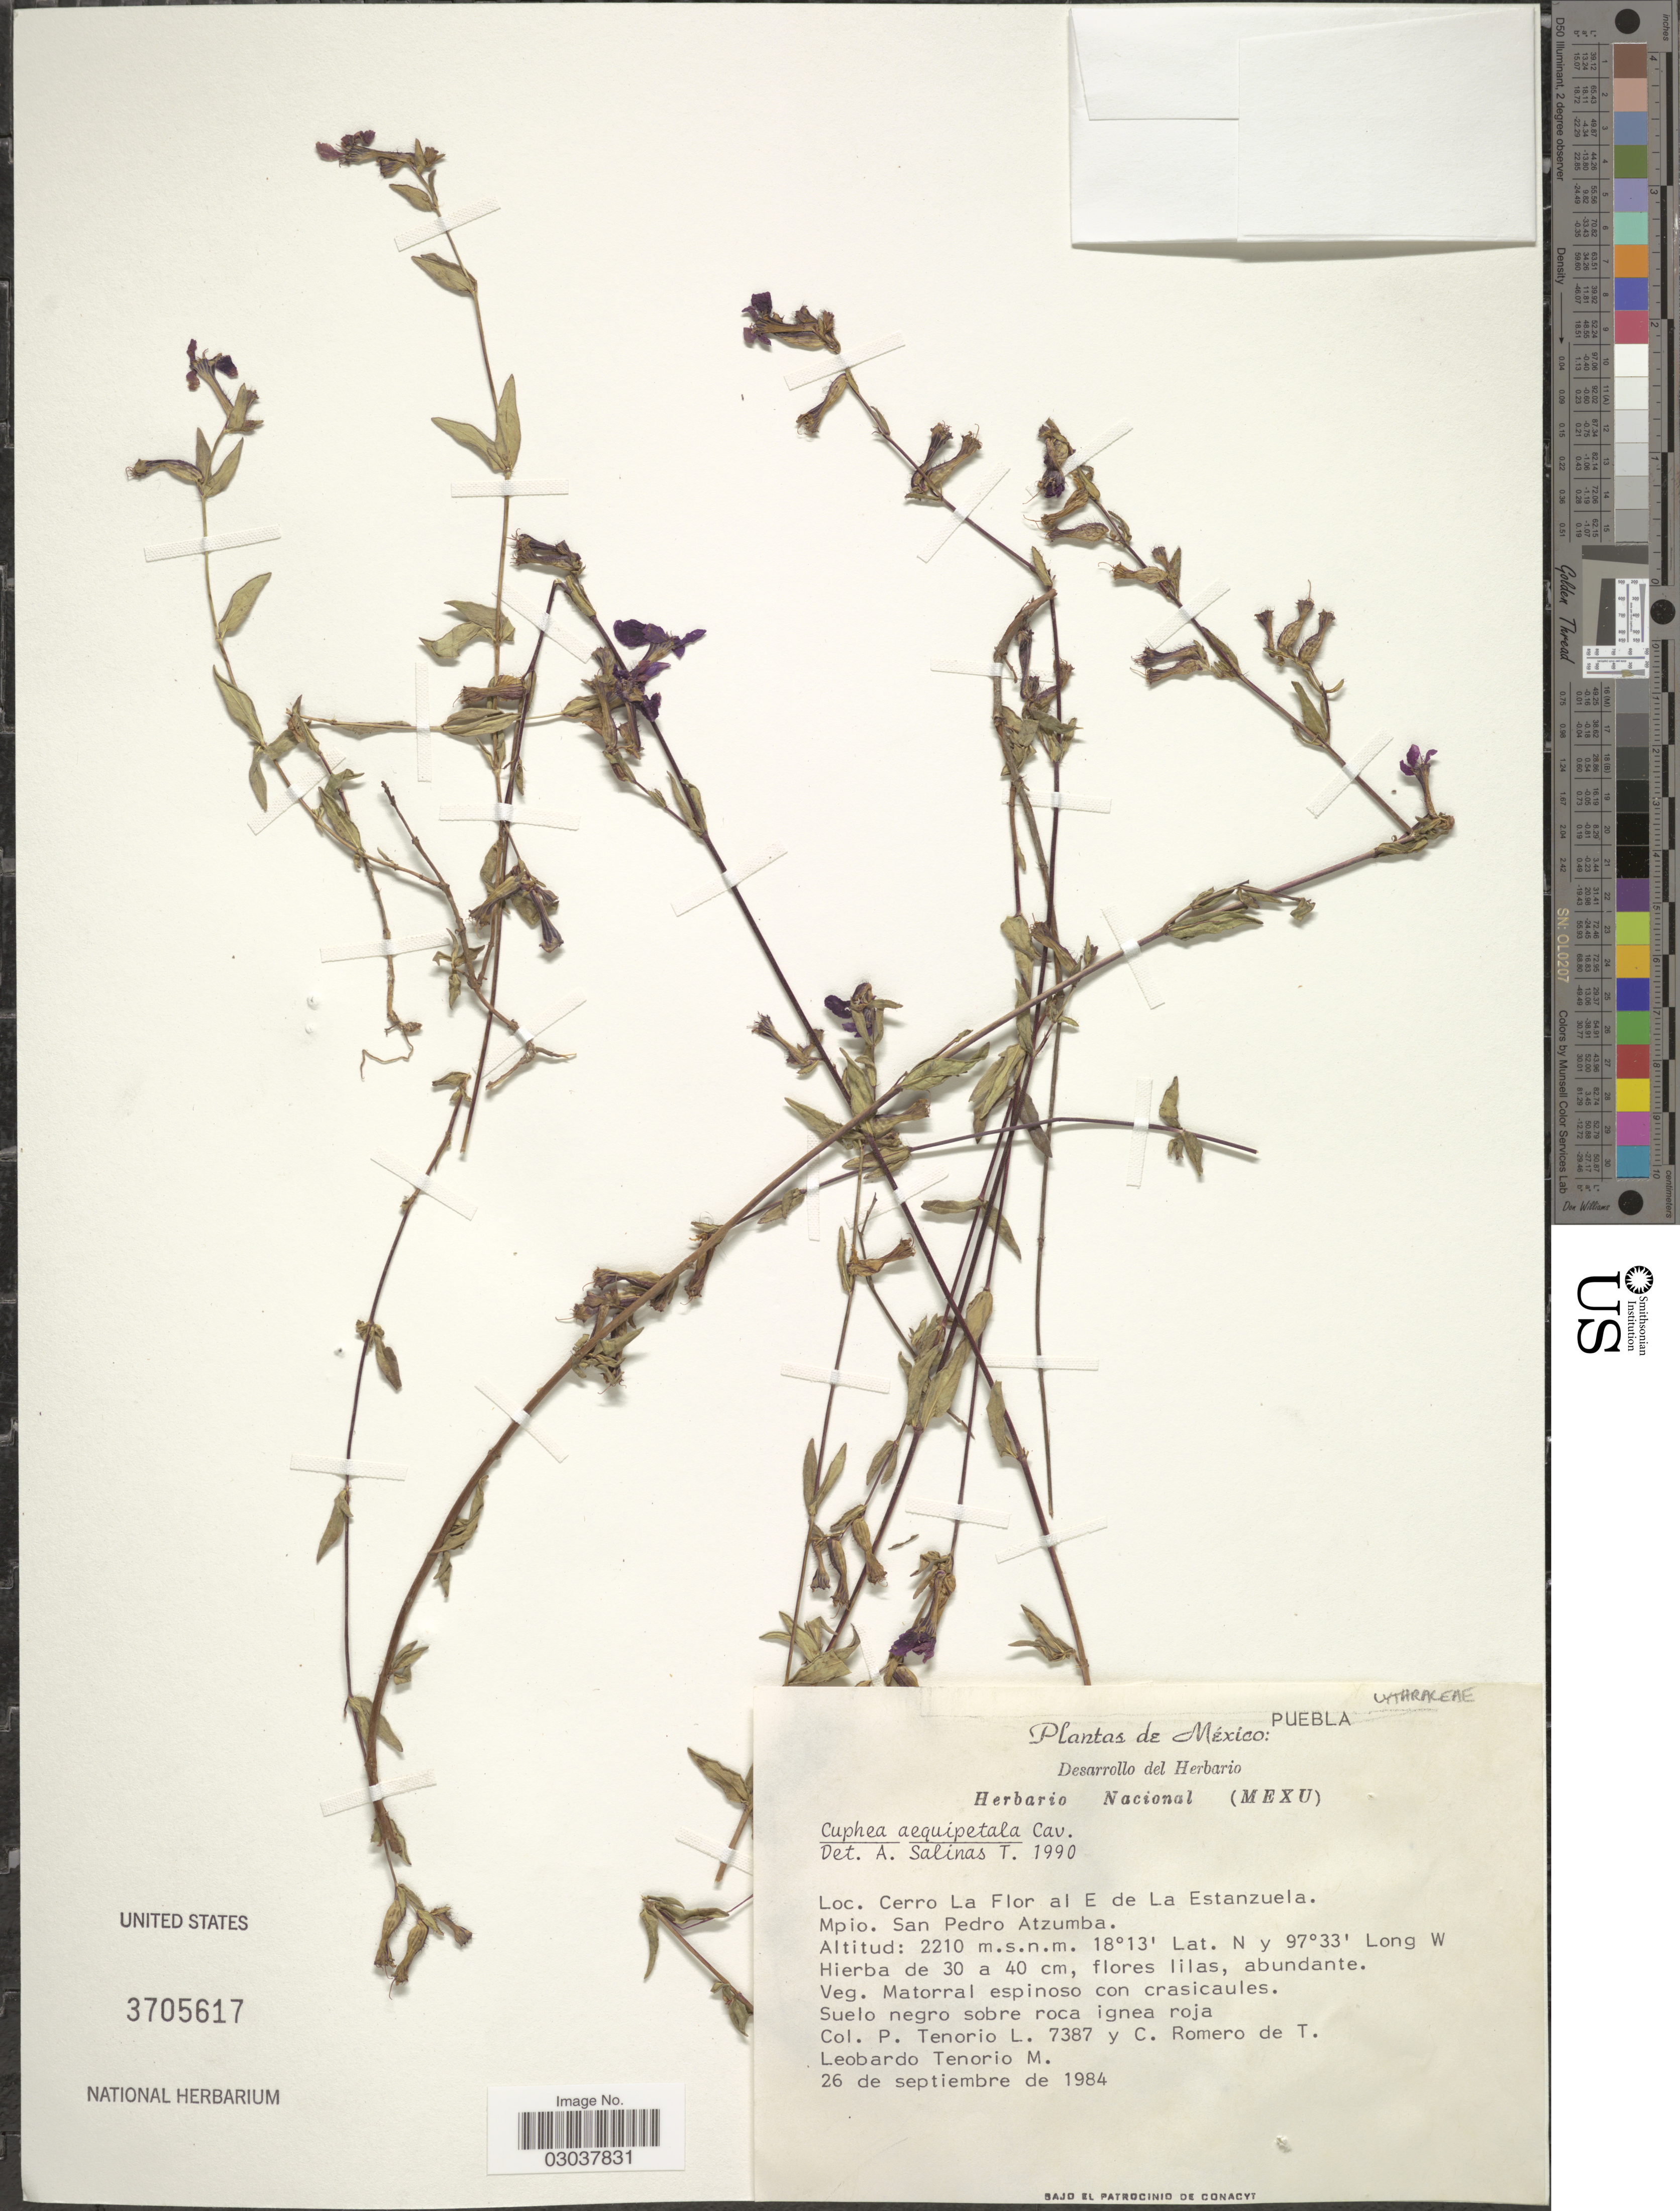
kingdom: Plantae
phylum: Tracheophyta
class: Magnoliopsida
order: Myrtales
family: Lythraceae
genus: Cuphea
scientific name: Cuphea aequipetala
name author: Cav.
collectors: P. Tenorio L., C. Romero de T. & L. Tenorio M.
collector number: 7387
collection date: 1984-09-26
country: Mexico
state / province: Puebla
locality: Cerro La Flor al E de La Estanzuela. Mpio. San Pedro Atzumba.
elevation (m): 2210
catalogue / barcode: US 3705617